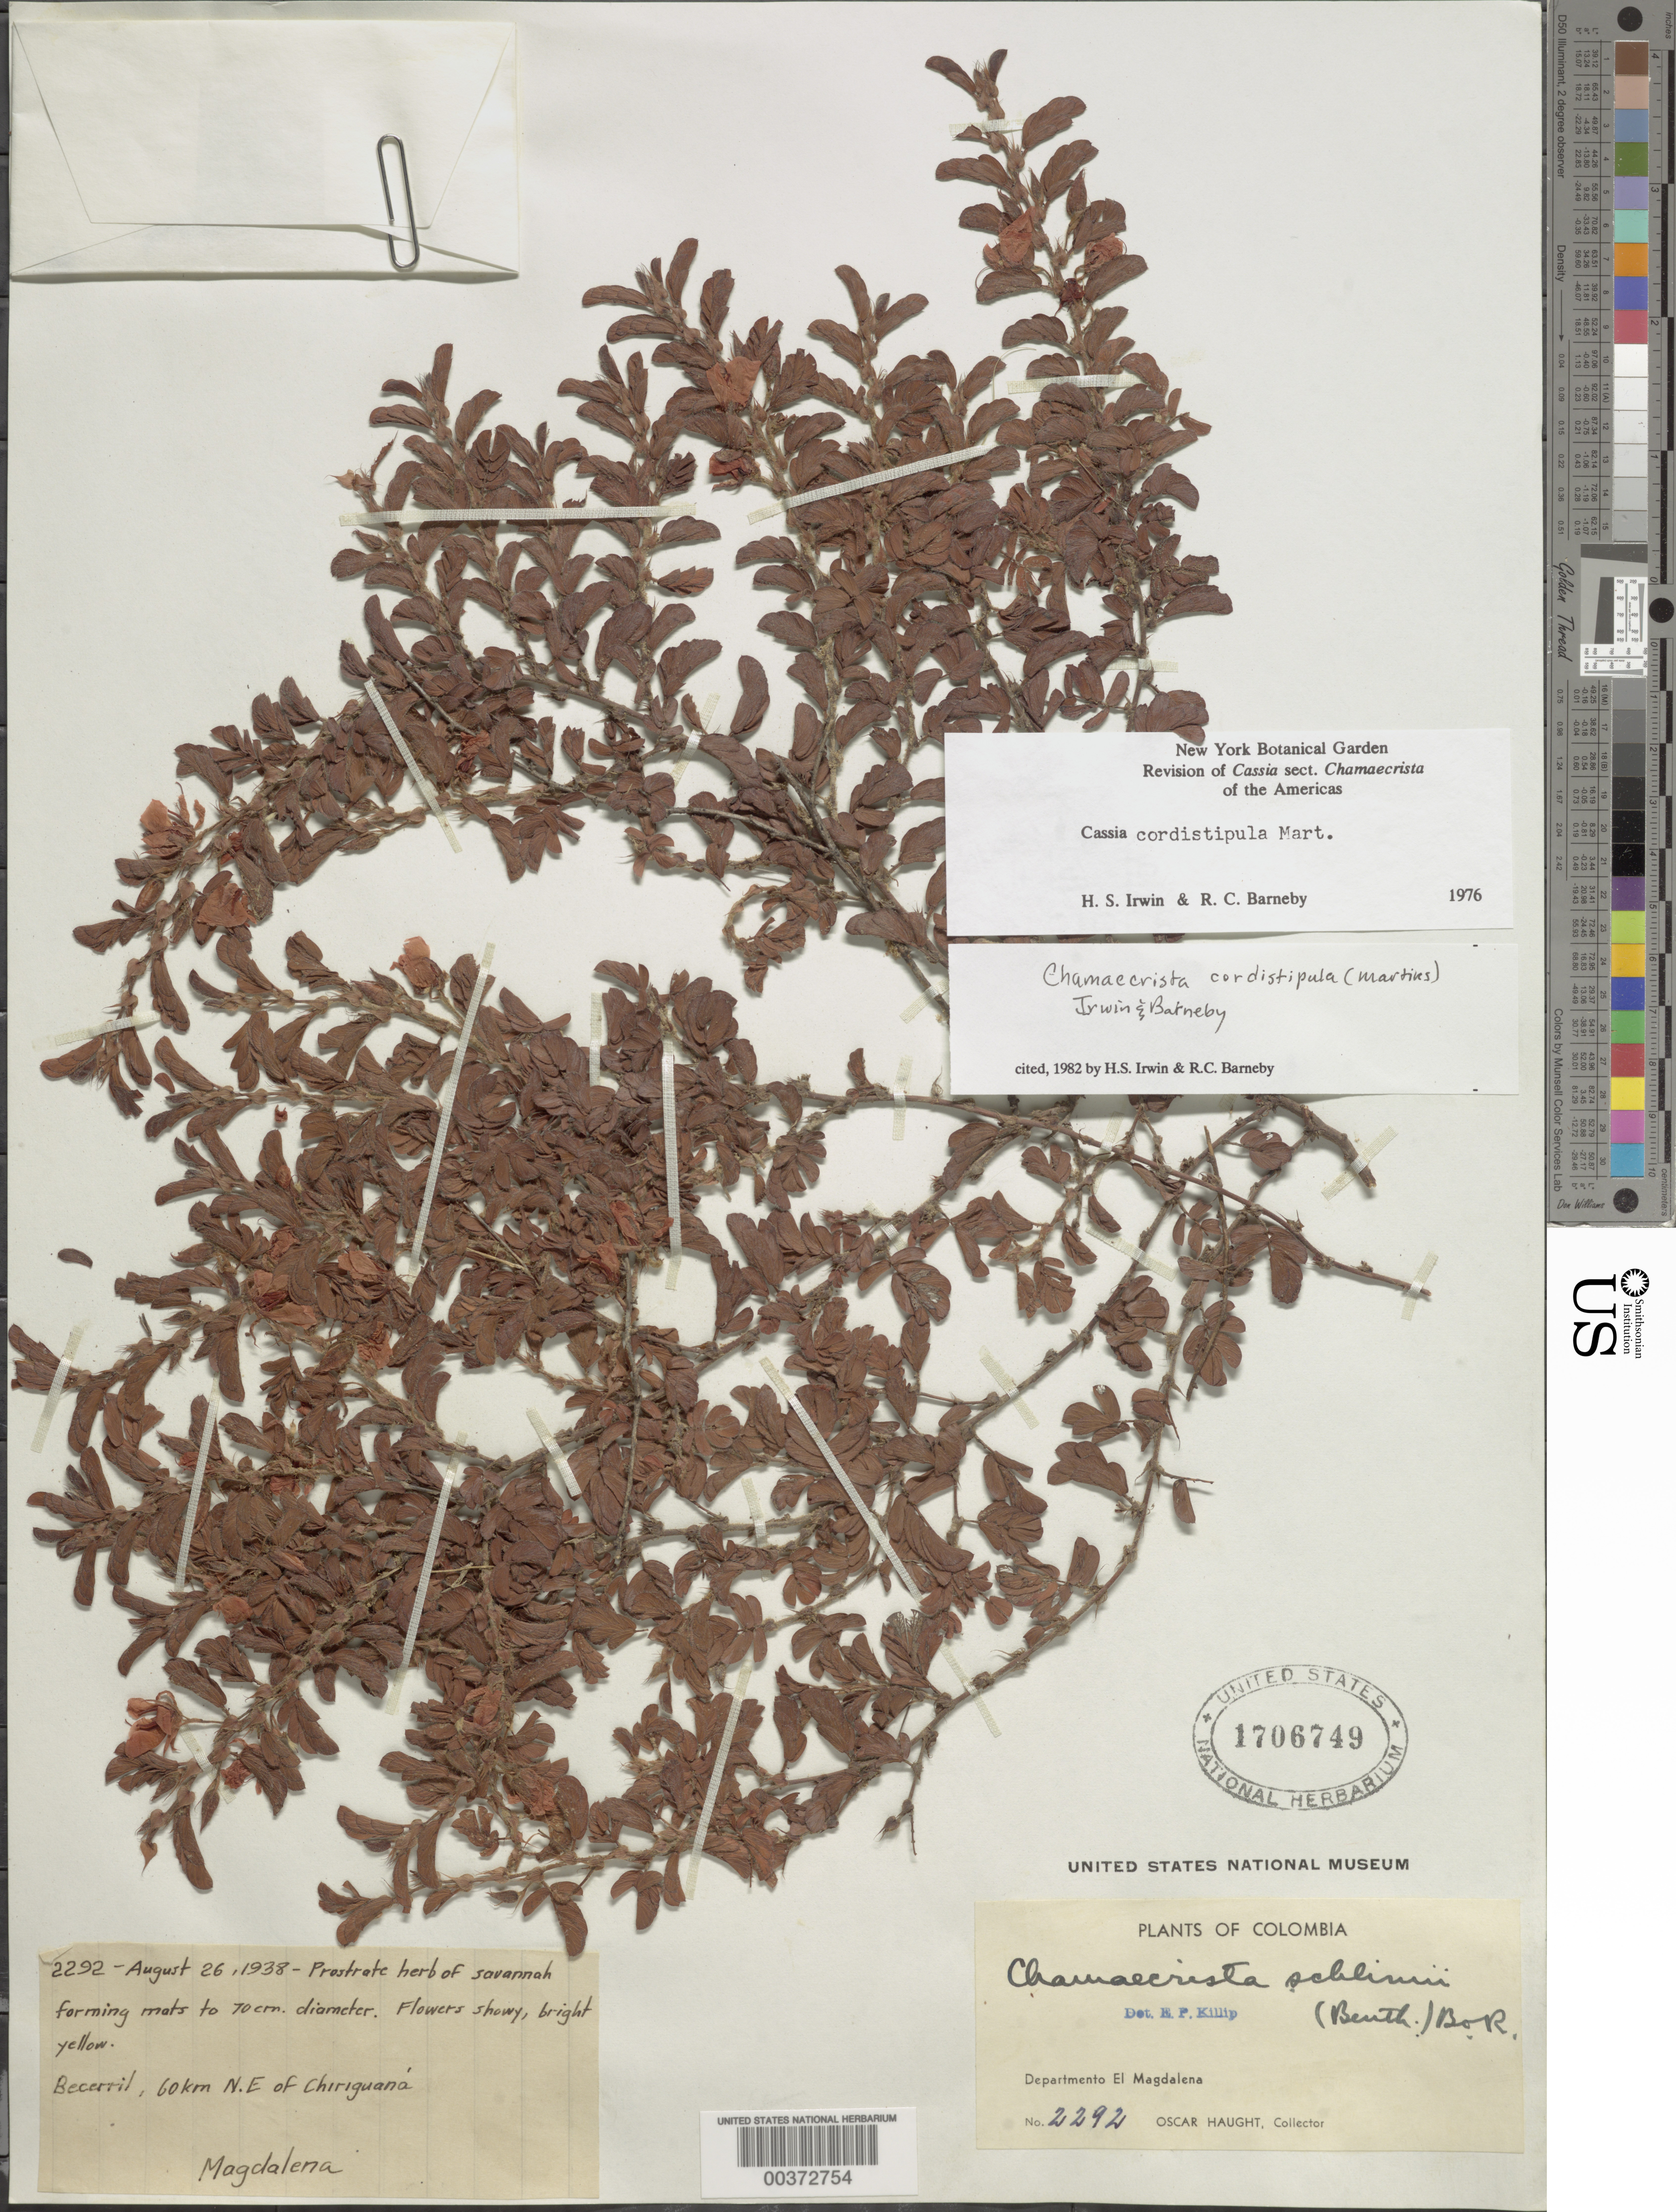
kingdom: Plantae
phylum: Tracheophyta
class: Magnoliopsida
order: Fabales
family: Fabaceae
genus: Chamaecrista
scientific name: Chamaecrista cordistipula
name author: (Mart.) H.S. Irwin & Barneby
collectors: O. L. Haught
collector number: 2292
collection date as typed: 26 Aug 1938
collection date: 1938-08-26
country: Colombia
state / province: Magdalena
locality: Becerril, 60 km NE of Chiriguana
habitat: Savanna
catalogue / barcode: US 1706749